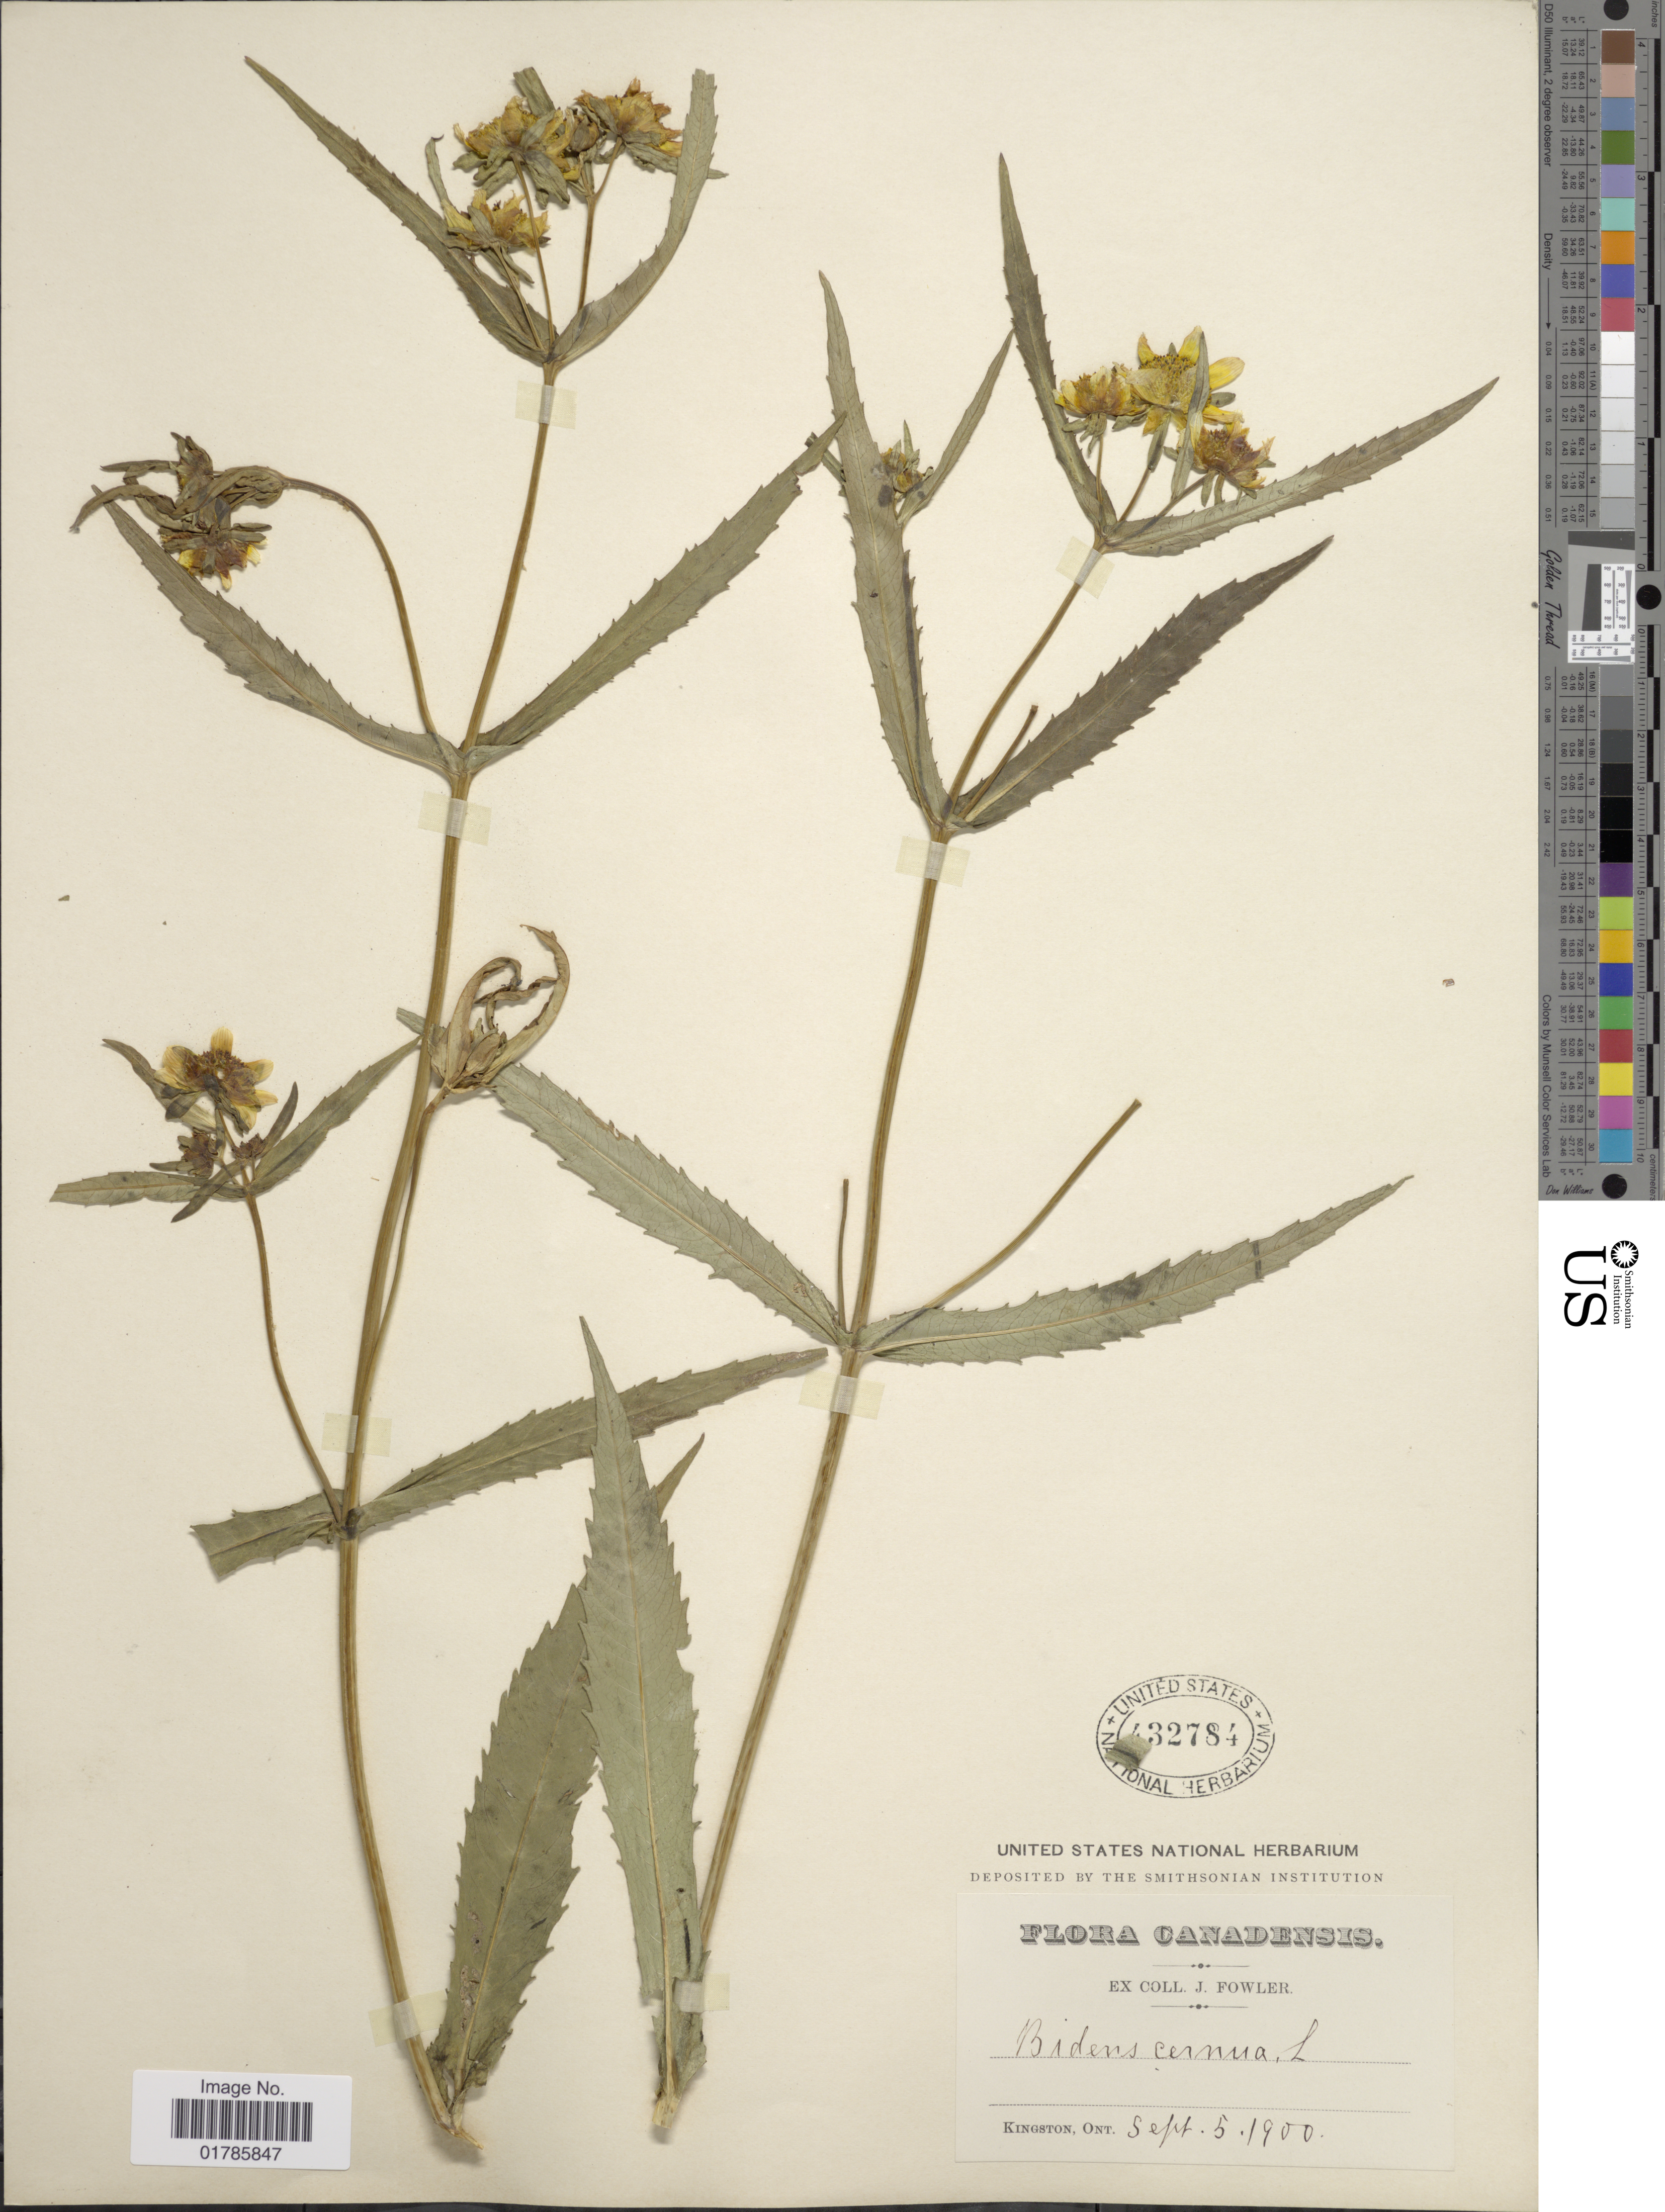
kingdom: Plantae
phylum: Tracheophyta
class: Magnoliopsida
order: Asterales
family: Asteraceae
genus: Bidens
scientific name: Bidens cernua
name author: L.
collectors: J. P. Fowler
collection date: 1900-09-05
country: Canada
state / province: Ontario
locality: Kingston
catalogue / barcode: US 432784